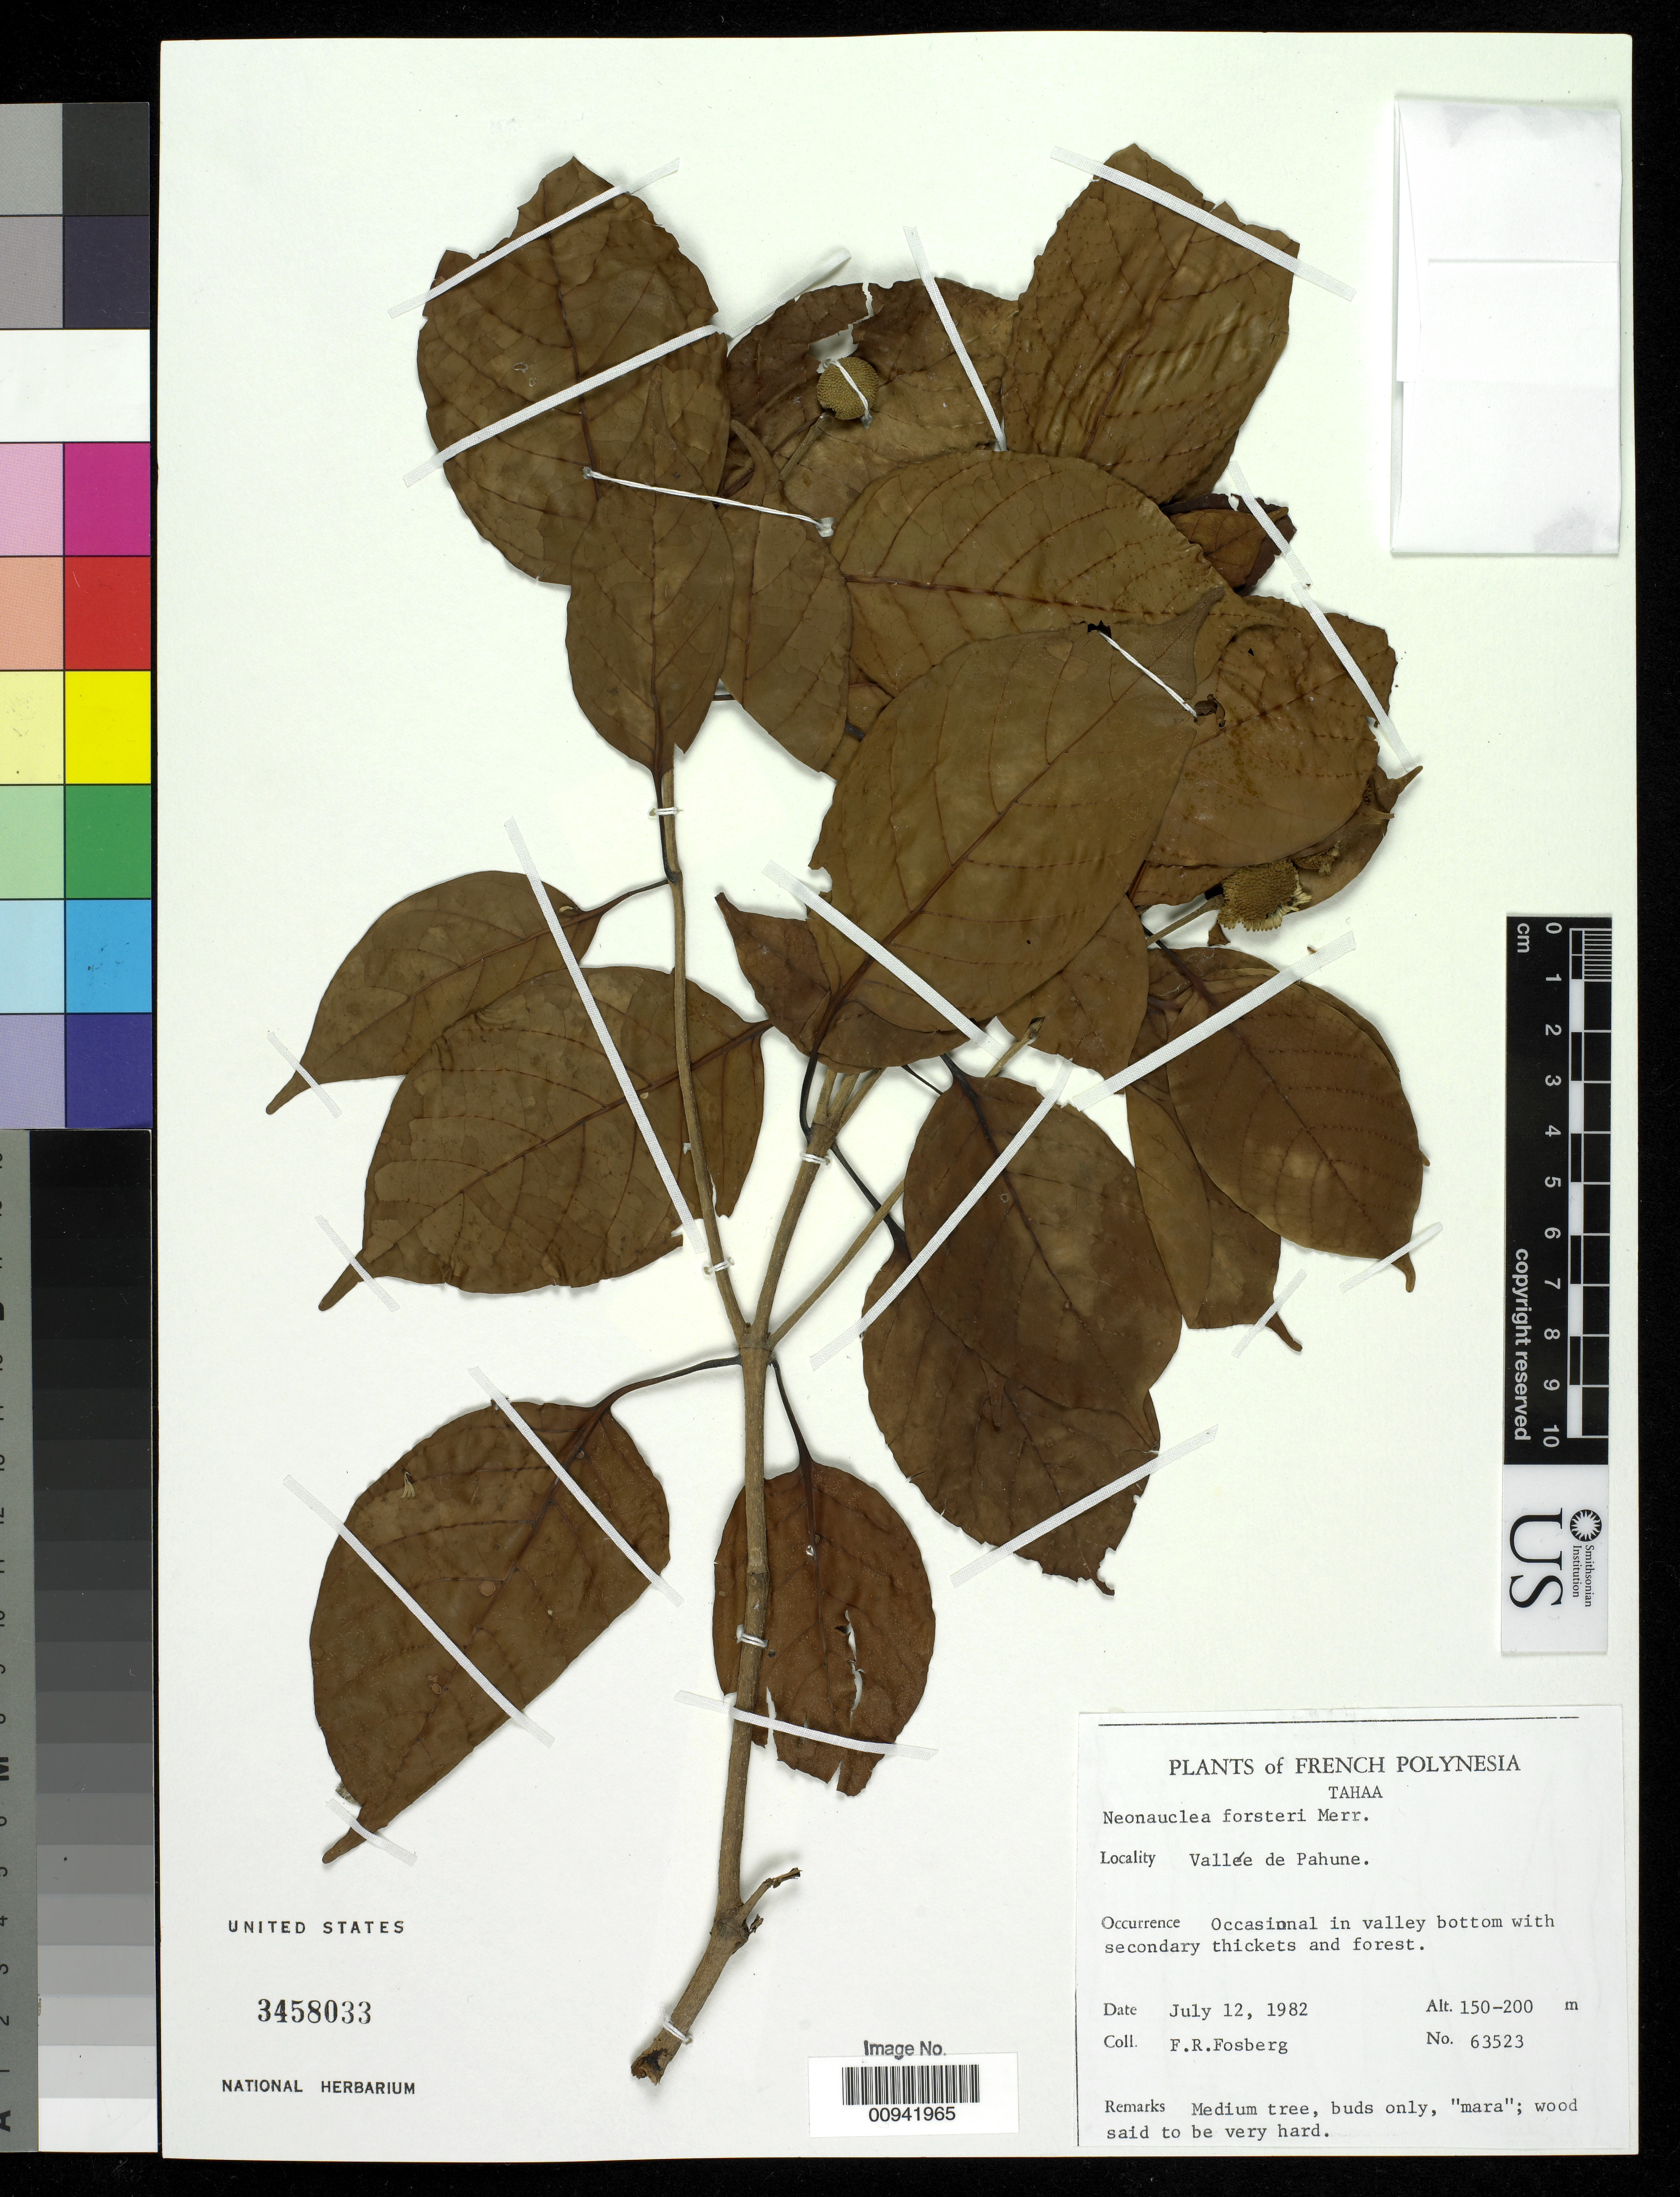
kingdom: Plantae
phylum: Tracheophyta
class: Magnoliopsida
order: Gentianales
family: Rubiaceae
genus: Neonauclea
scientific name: Neonauclea forsteri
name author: (Seem.) Merr.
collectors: F. R. Fosberg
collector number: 63523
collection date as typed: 12 Jul 1982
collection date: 1982-07-12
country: French Polynesia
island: Tahaa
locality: Valee de Pahune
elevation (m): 150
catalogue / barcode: US 3458033